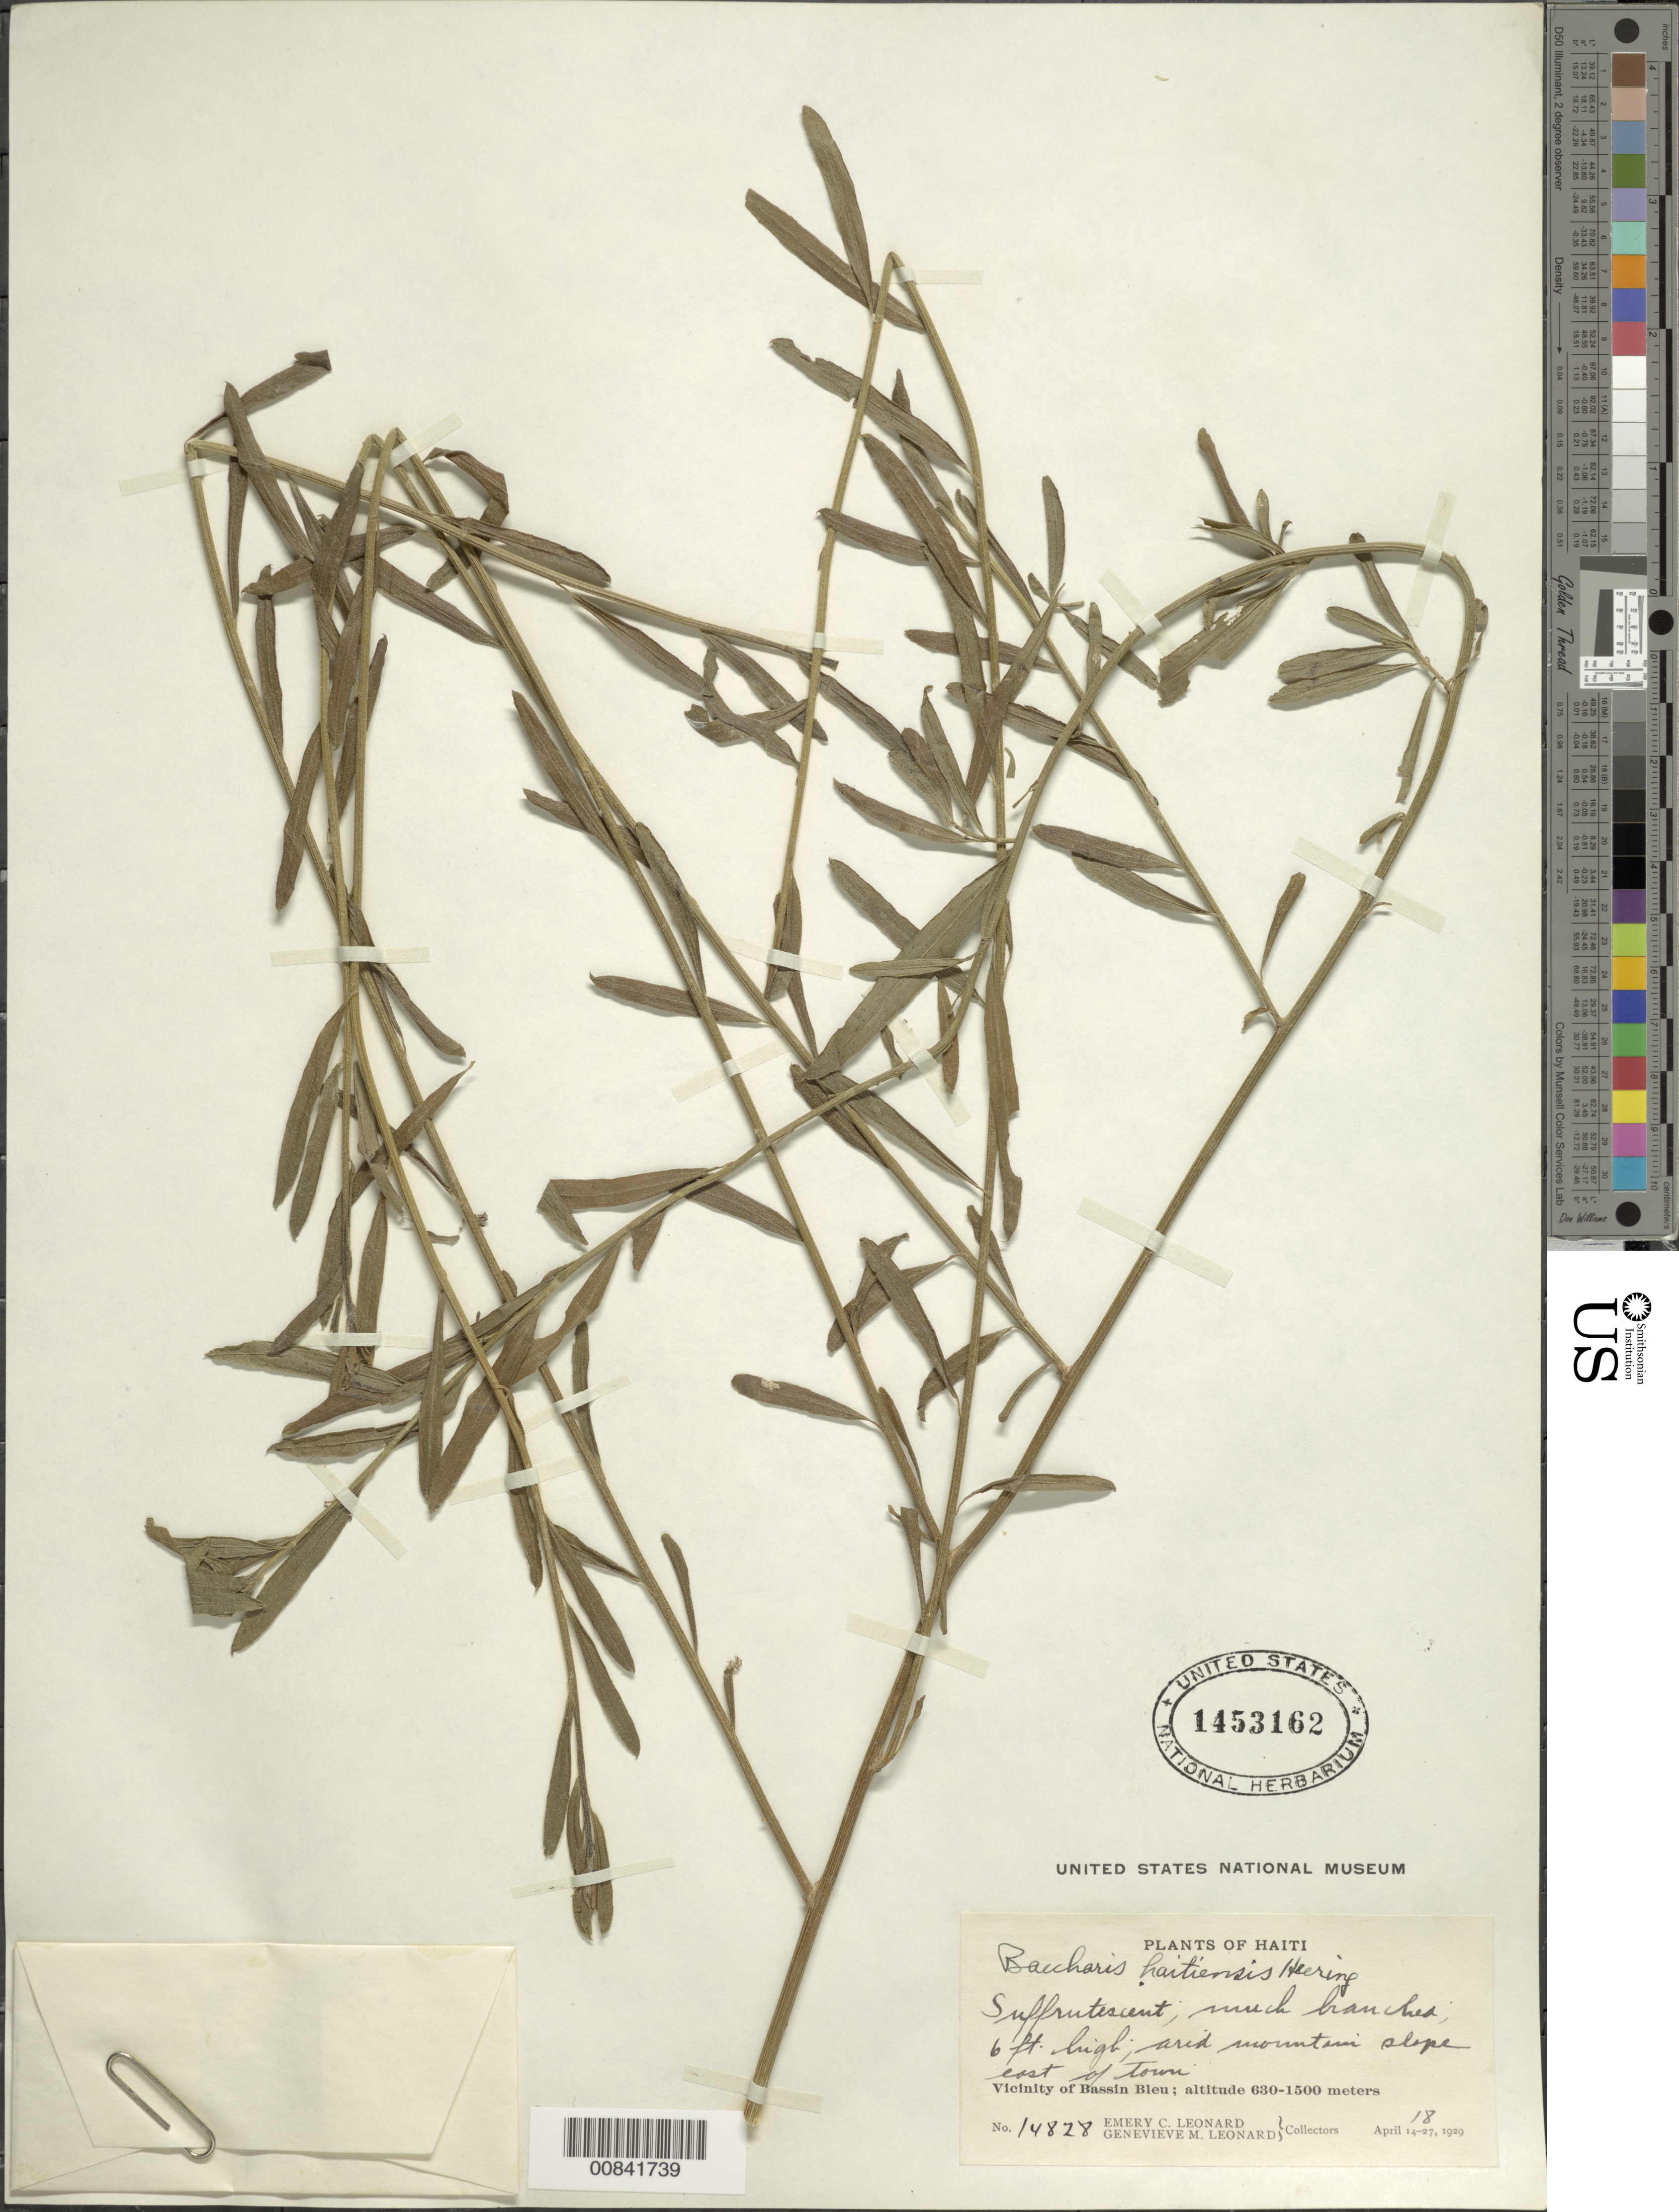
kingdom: Plantae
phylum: Tracheophyta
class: Magnoliopsida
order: Asterales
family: Asteraceae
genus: Baccharis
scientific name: Baccharis haitiensis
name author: Heering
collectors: E. C. Leonard & G. M. Leonard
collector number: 14828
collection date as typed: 18 Apr 1929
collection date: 1929-04-18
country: Haiti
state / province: Nord-Ouest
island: Hispaniola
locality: Vicinity of Bassin Bleu, E of town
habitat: Arid mountain slope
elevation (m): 630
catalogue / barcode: US 1453162